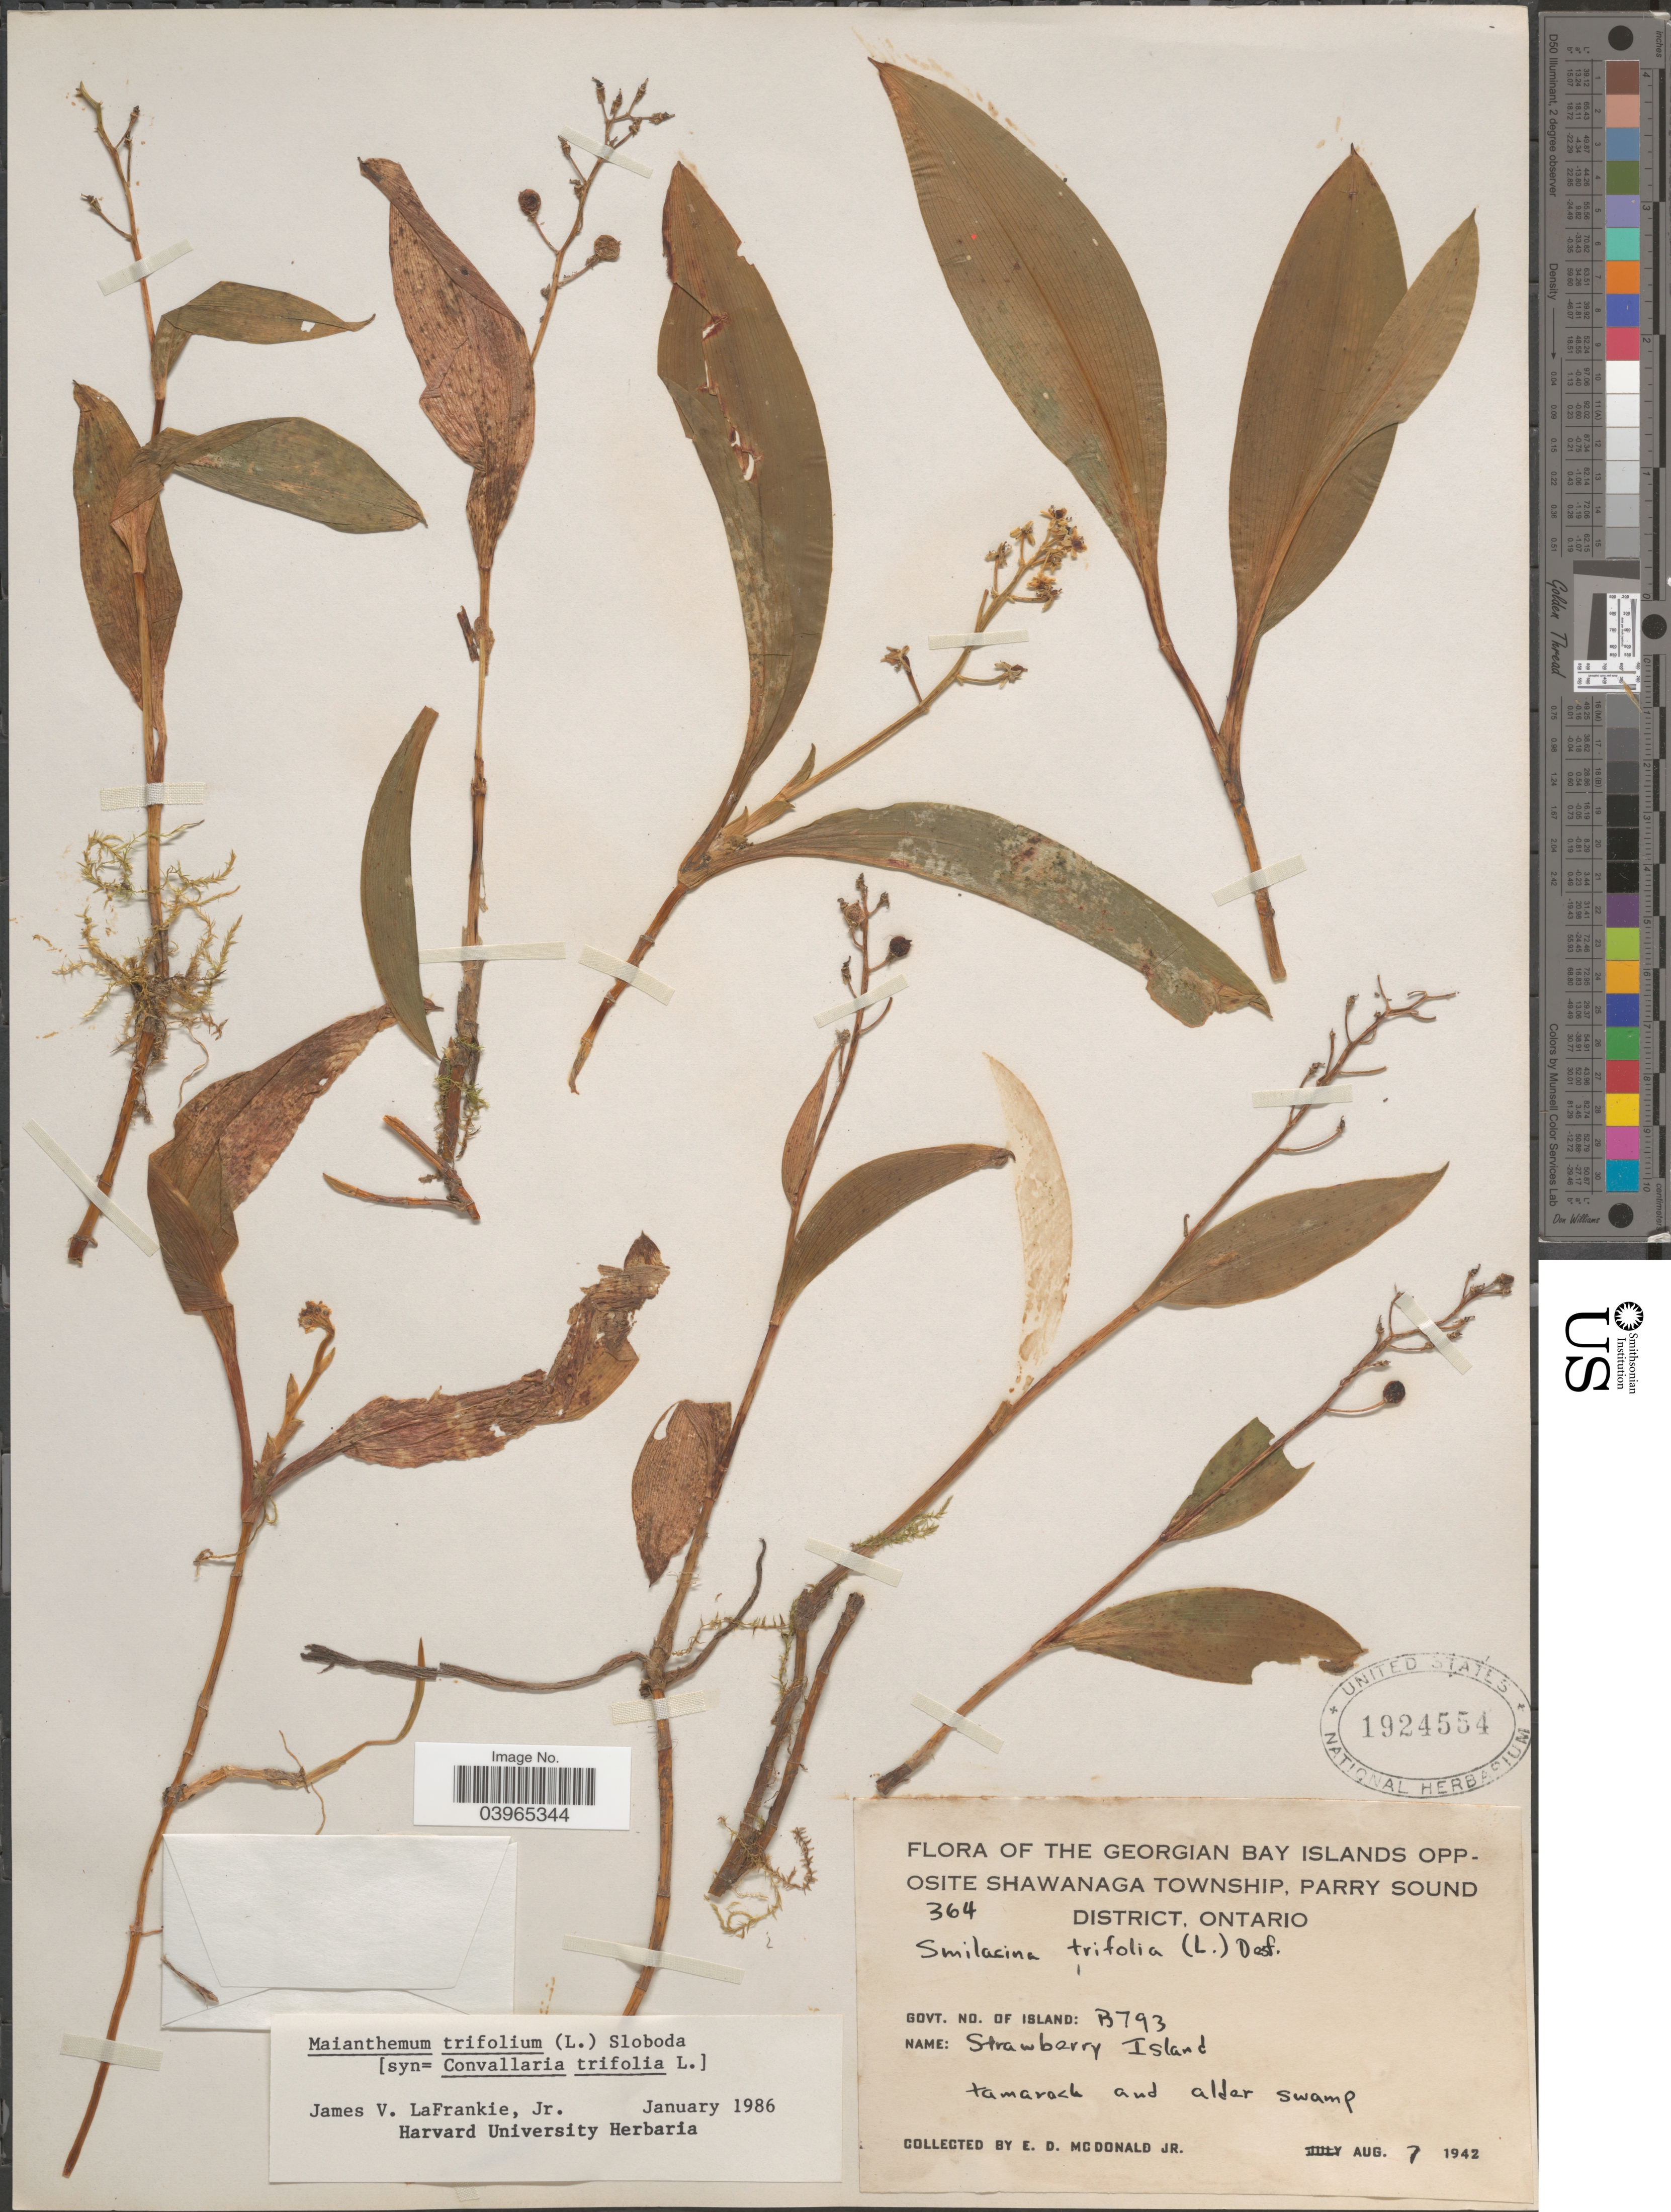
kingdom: Plantae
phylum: Tracheophyta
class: Liliopsida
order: Asparagales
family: Asparagaceae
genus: Maianthemum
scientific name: Maianthemum trifolium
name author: (L.) Sloboda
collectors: E. D. McDonald Jr.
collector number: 364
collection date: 1942-08-07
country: Canada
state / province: Ontario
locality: The Georgian Bay Islands opposite Shawanaga Township, Parry Sound District. Govt. No. of Island: B793. Strawberry Island.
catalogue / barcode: US 1924554